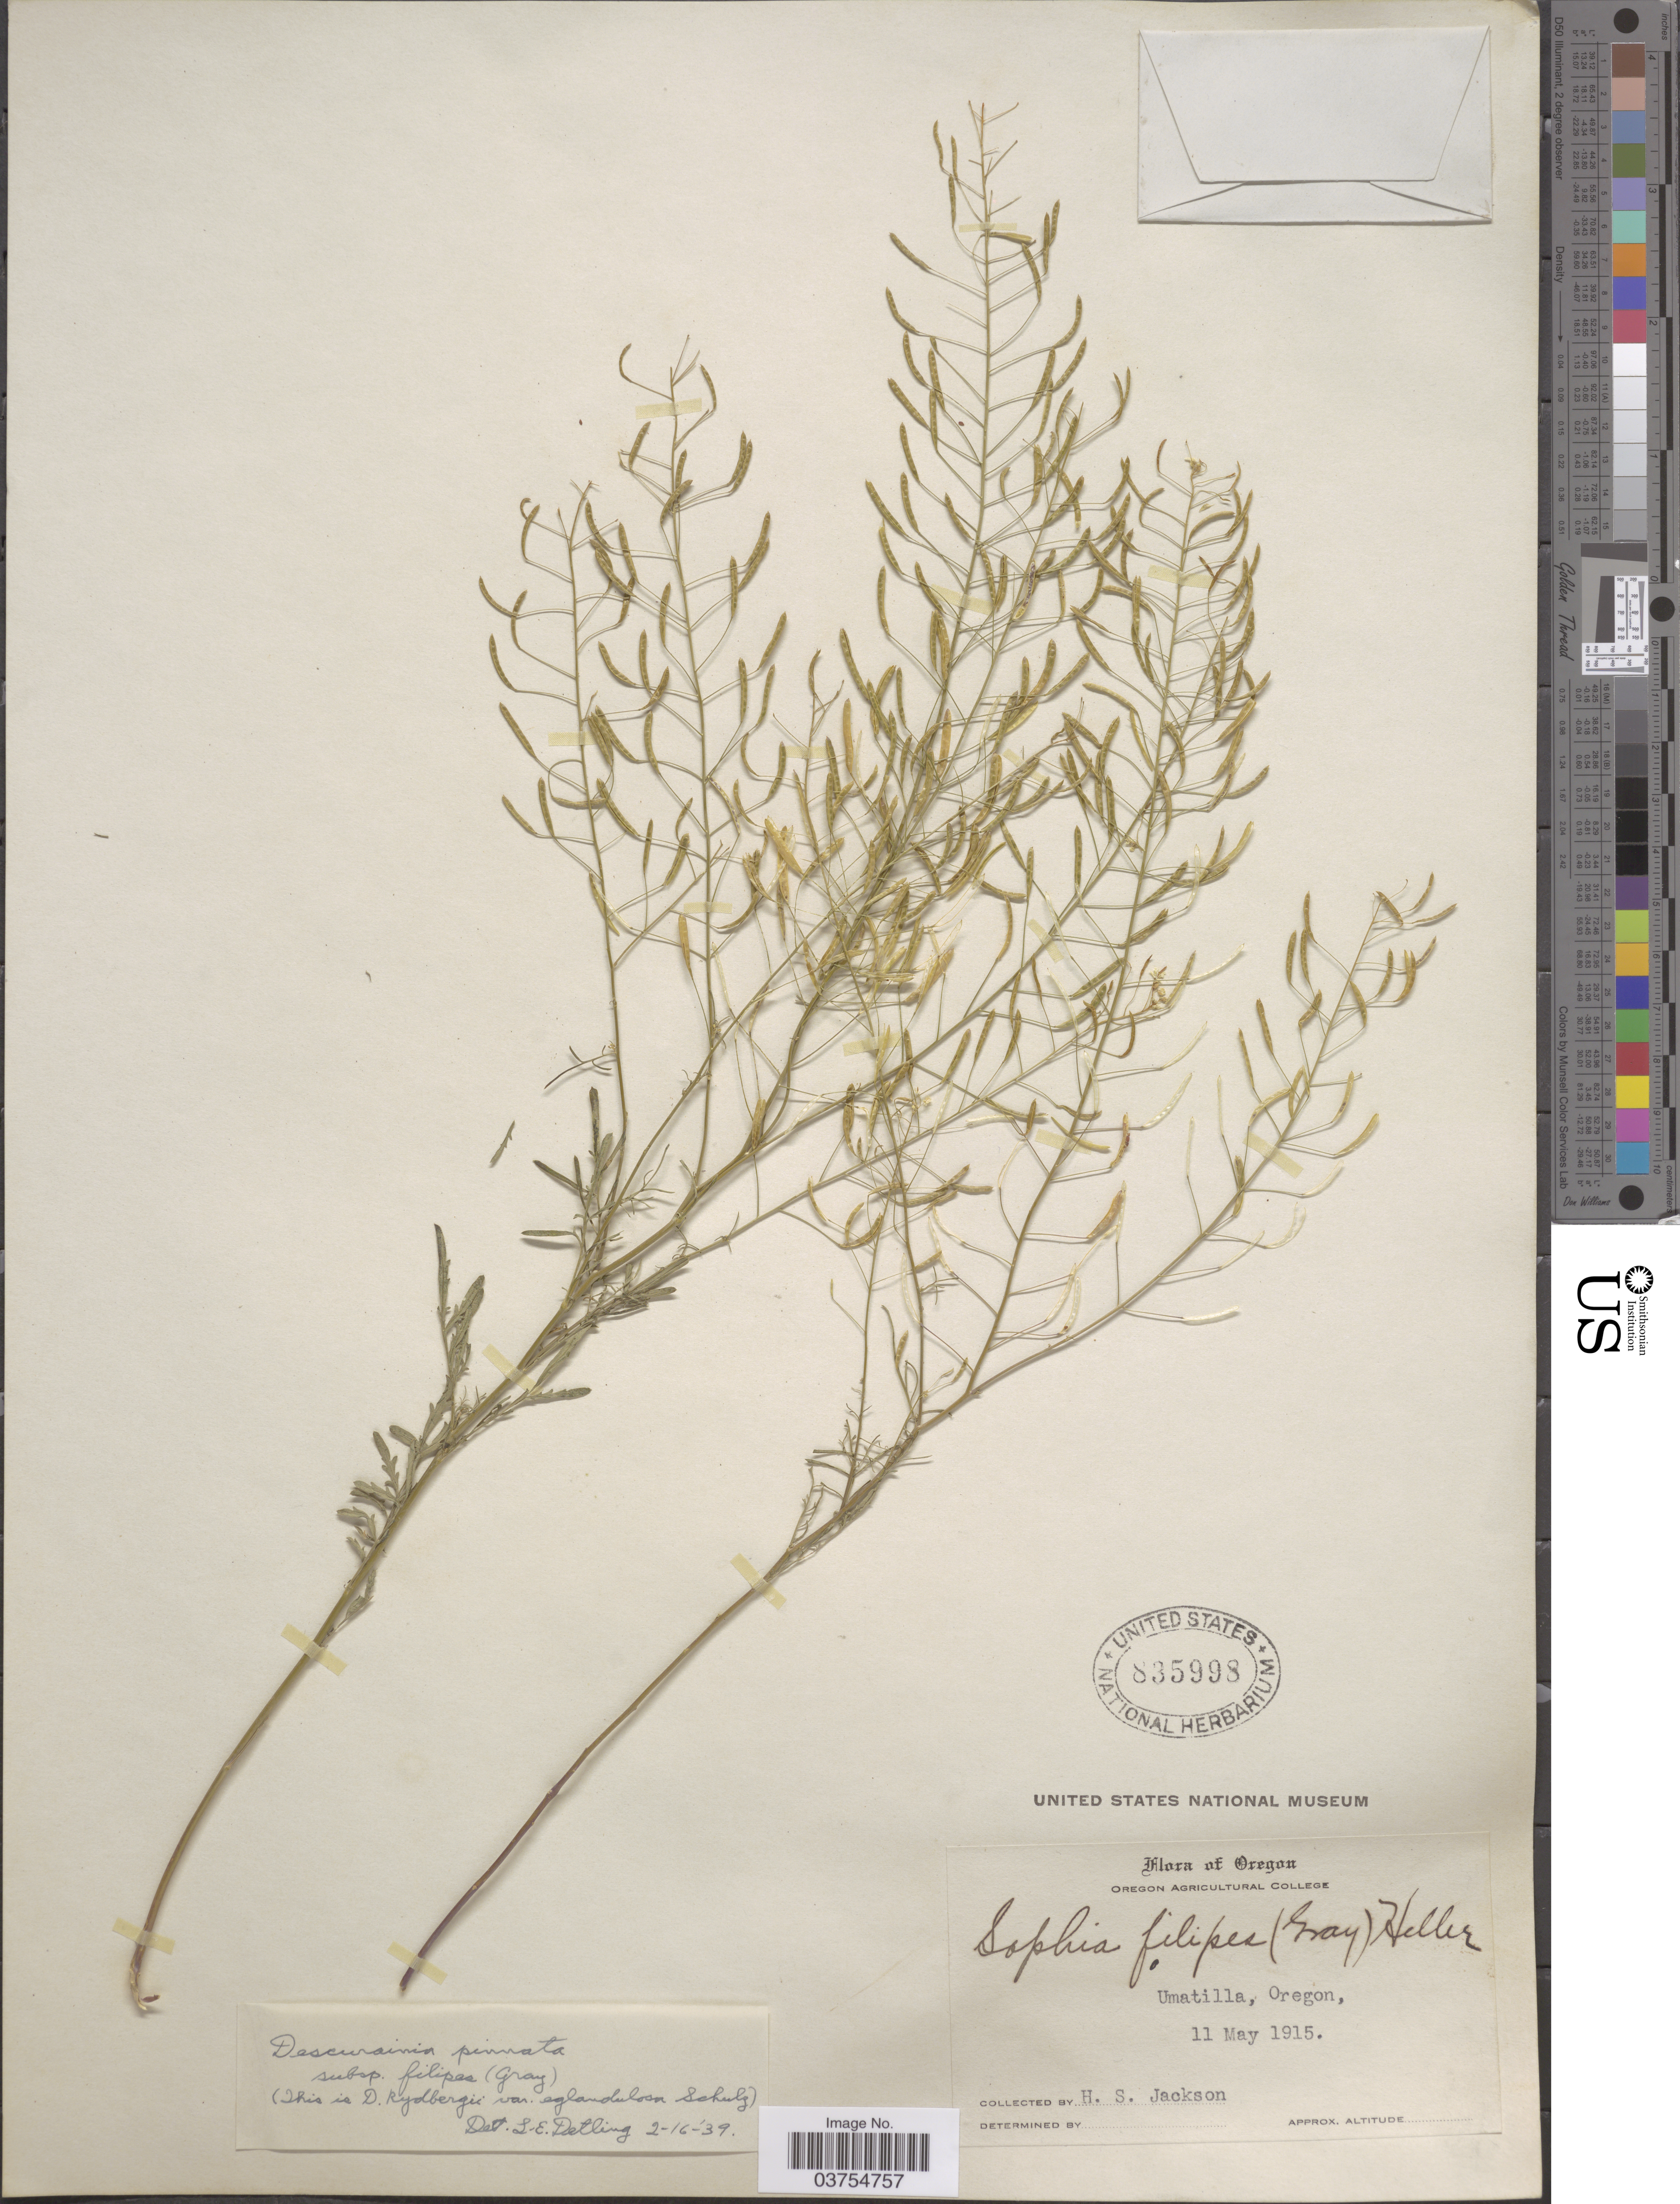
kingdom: Plantae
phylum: Tracheophyta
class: Magnoliopsida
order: Brassicales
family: Brassicaceae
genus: Descurainia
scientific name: Descurainia pinnata subsp. filipes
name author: (A. Gray) Detling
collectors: H. Jackson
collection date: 1915-05-11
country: United States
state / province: Oregon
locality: Umatilla.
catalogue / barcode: US 835998